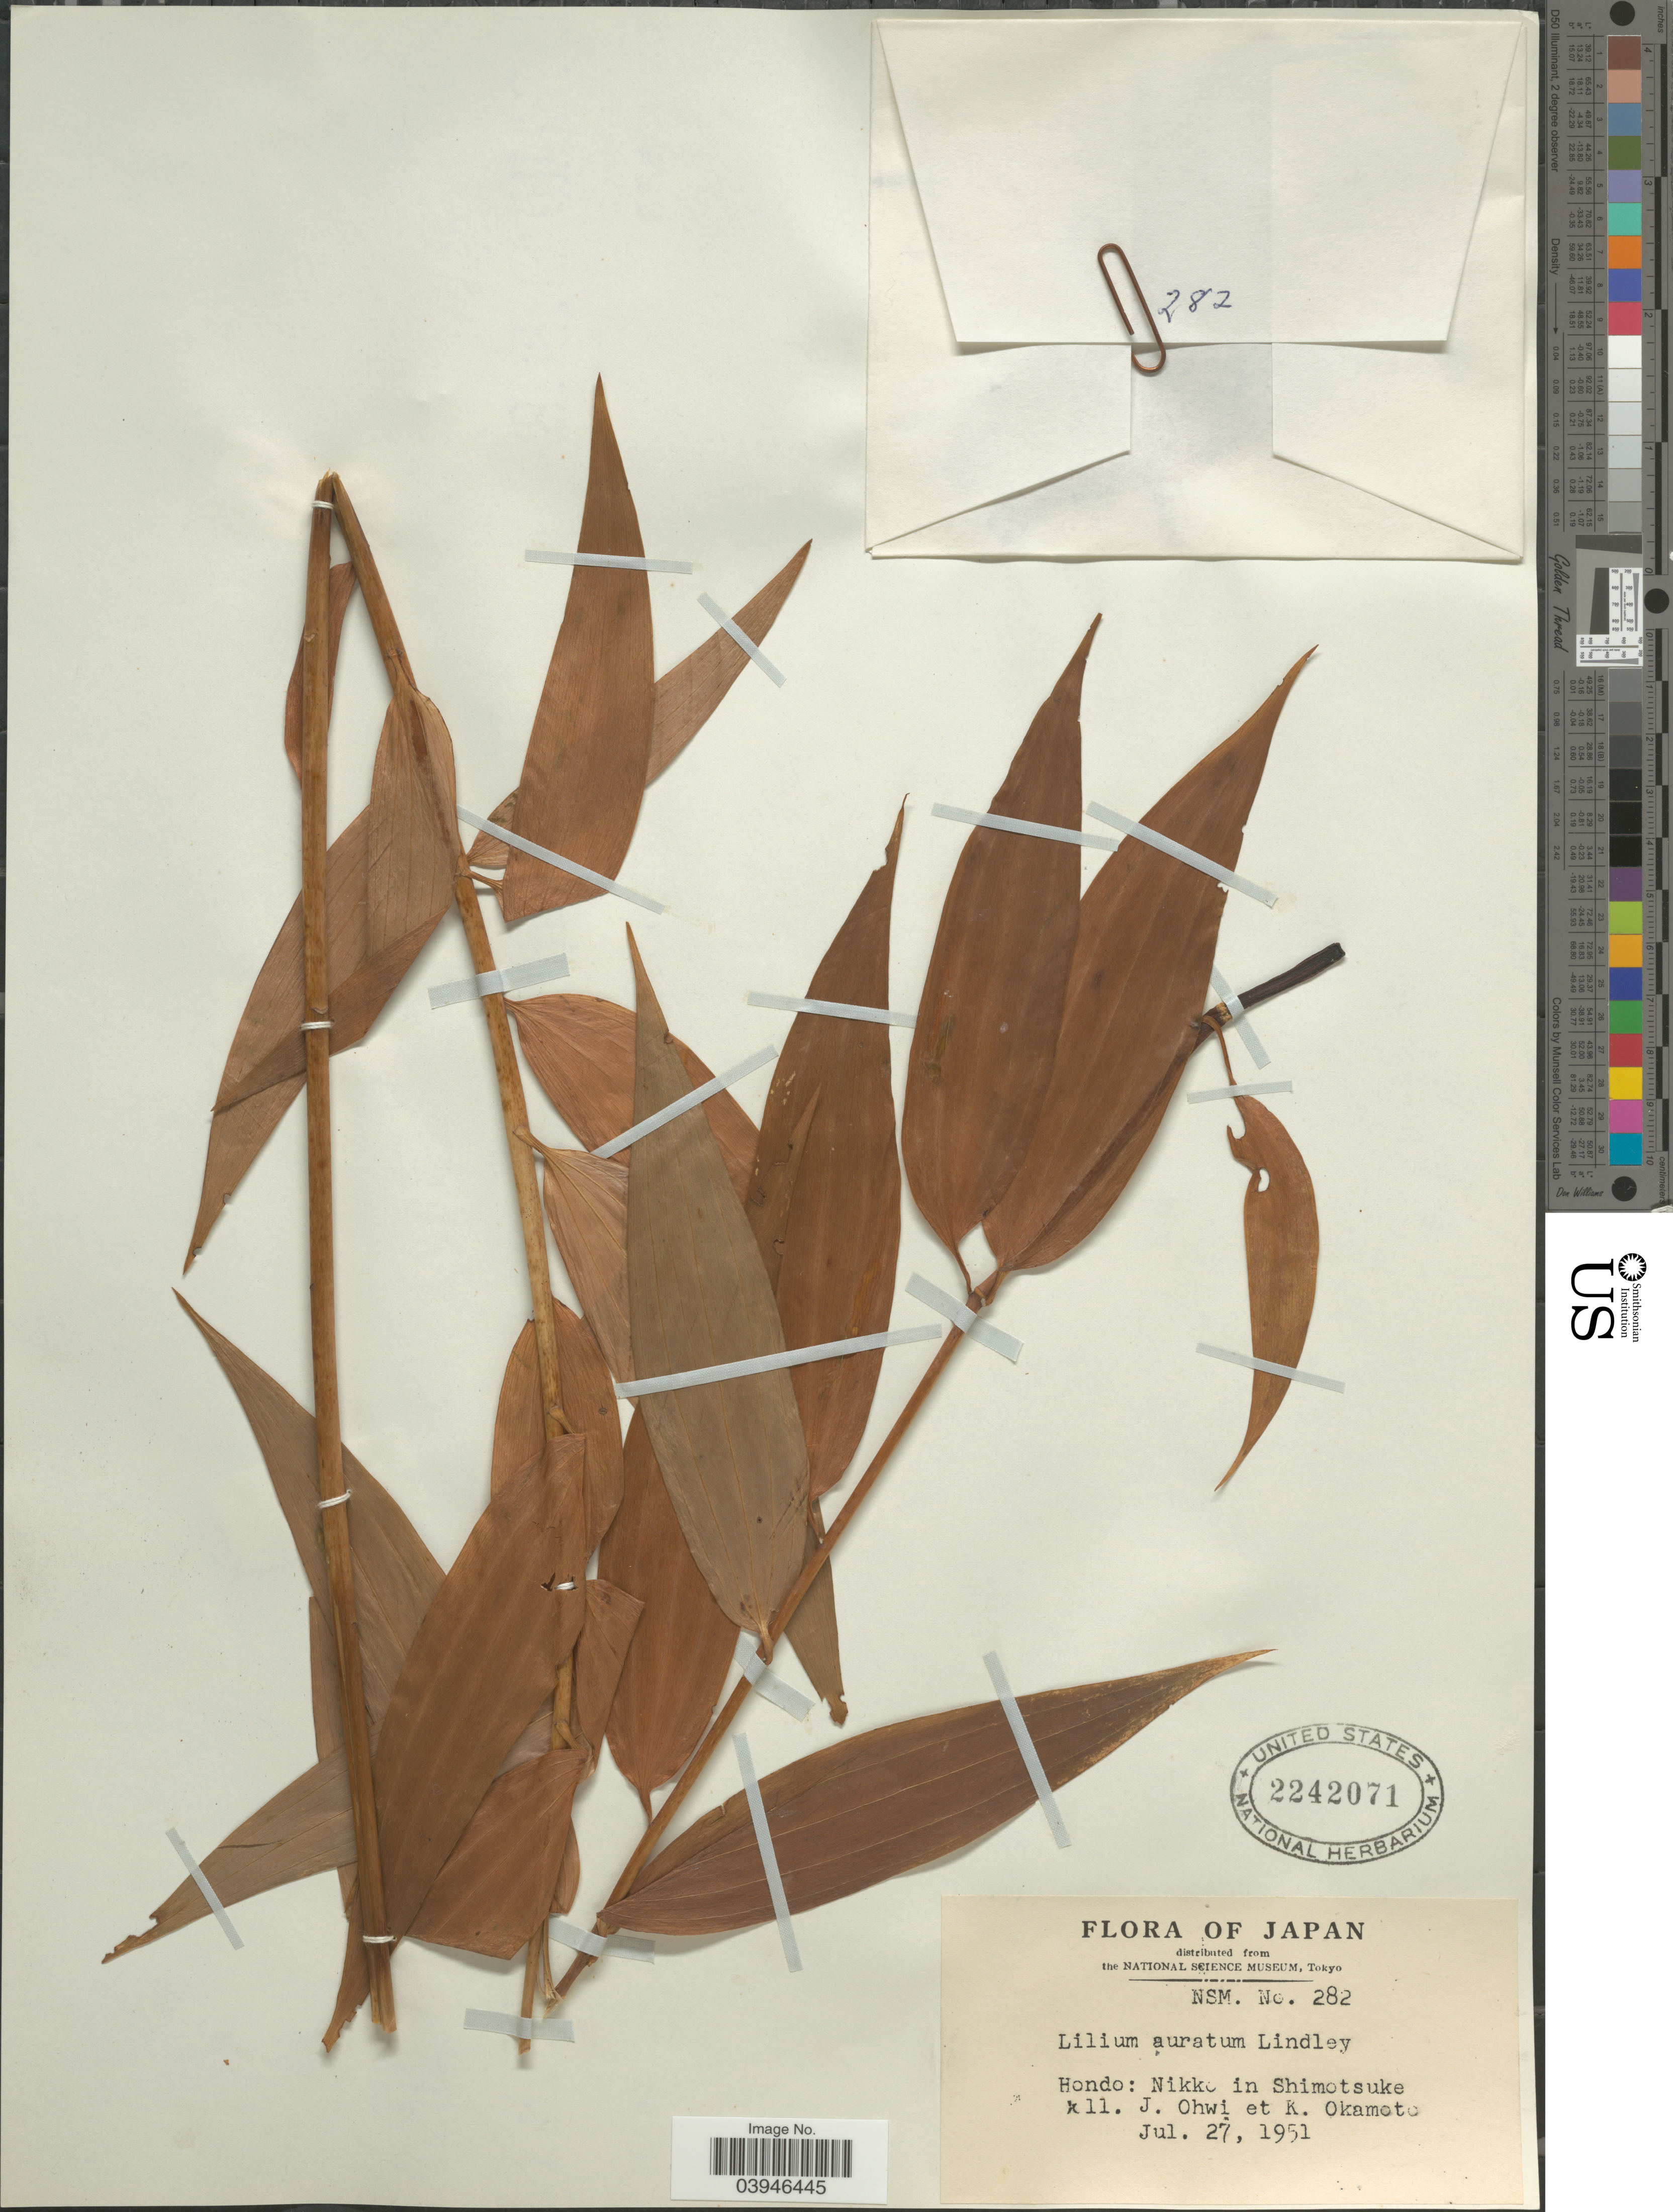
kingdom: Plantae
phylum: Tracheophyta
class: Liliopsida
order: Liliales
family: Liliaceae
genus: Lilium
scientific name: Lilium auratum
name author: Lindl.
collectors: J. Ohwi & K. Okamoto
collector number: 282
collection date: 1951-07-27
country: Japan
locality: Hondo: Nikko in Shimotsuke.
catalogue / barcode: US 2242071